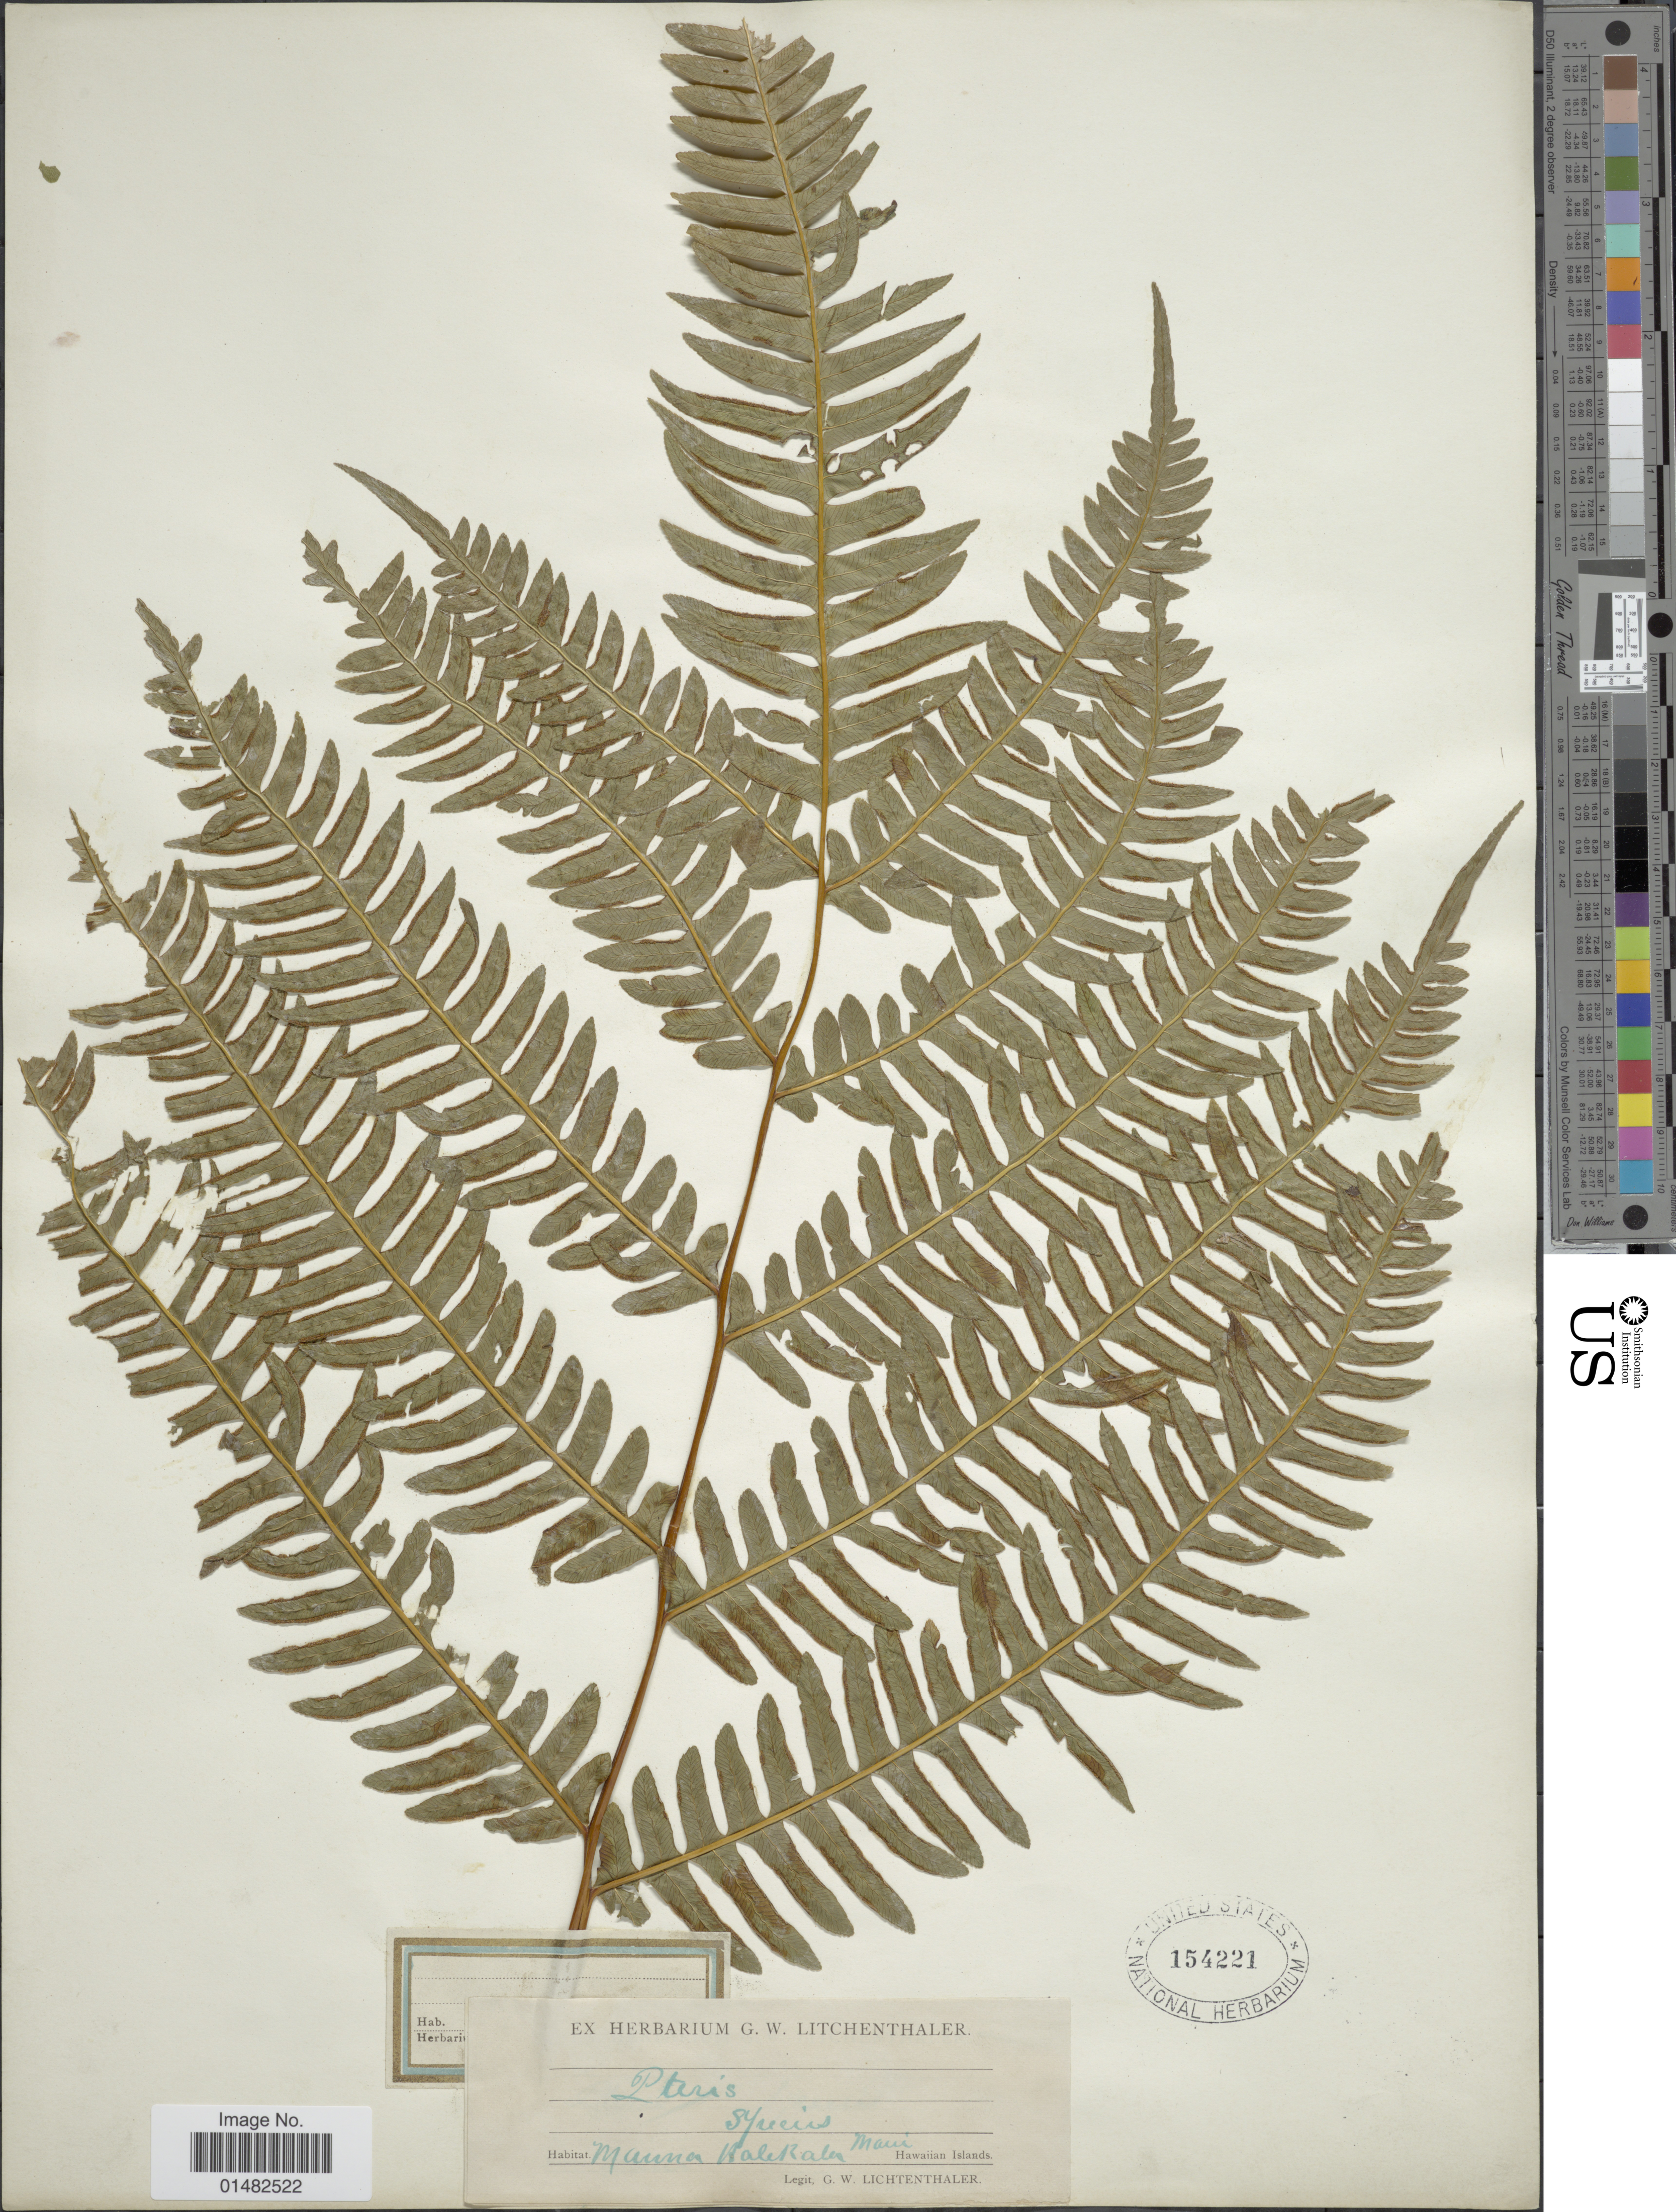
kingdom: Plantae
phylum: Tracheophyta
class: Polypodiopsida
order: Polypodiales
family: Pteridaceae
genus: Pteris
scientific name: Pteris sp.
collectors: G. Lichtenthaler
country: United States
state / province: Hawaii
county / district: Maui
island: Maui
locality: Mauna Balerala, Maui, Hawaian Islands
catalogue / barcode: US 154221